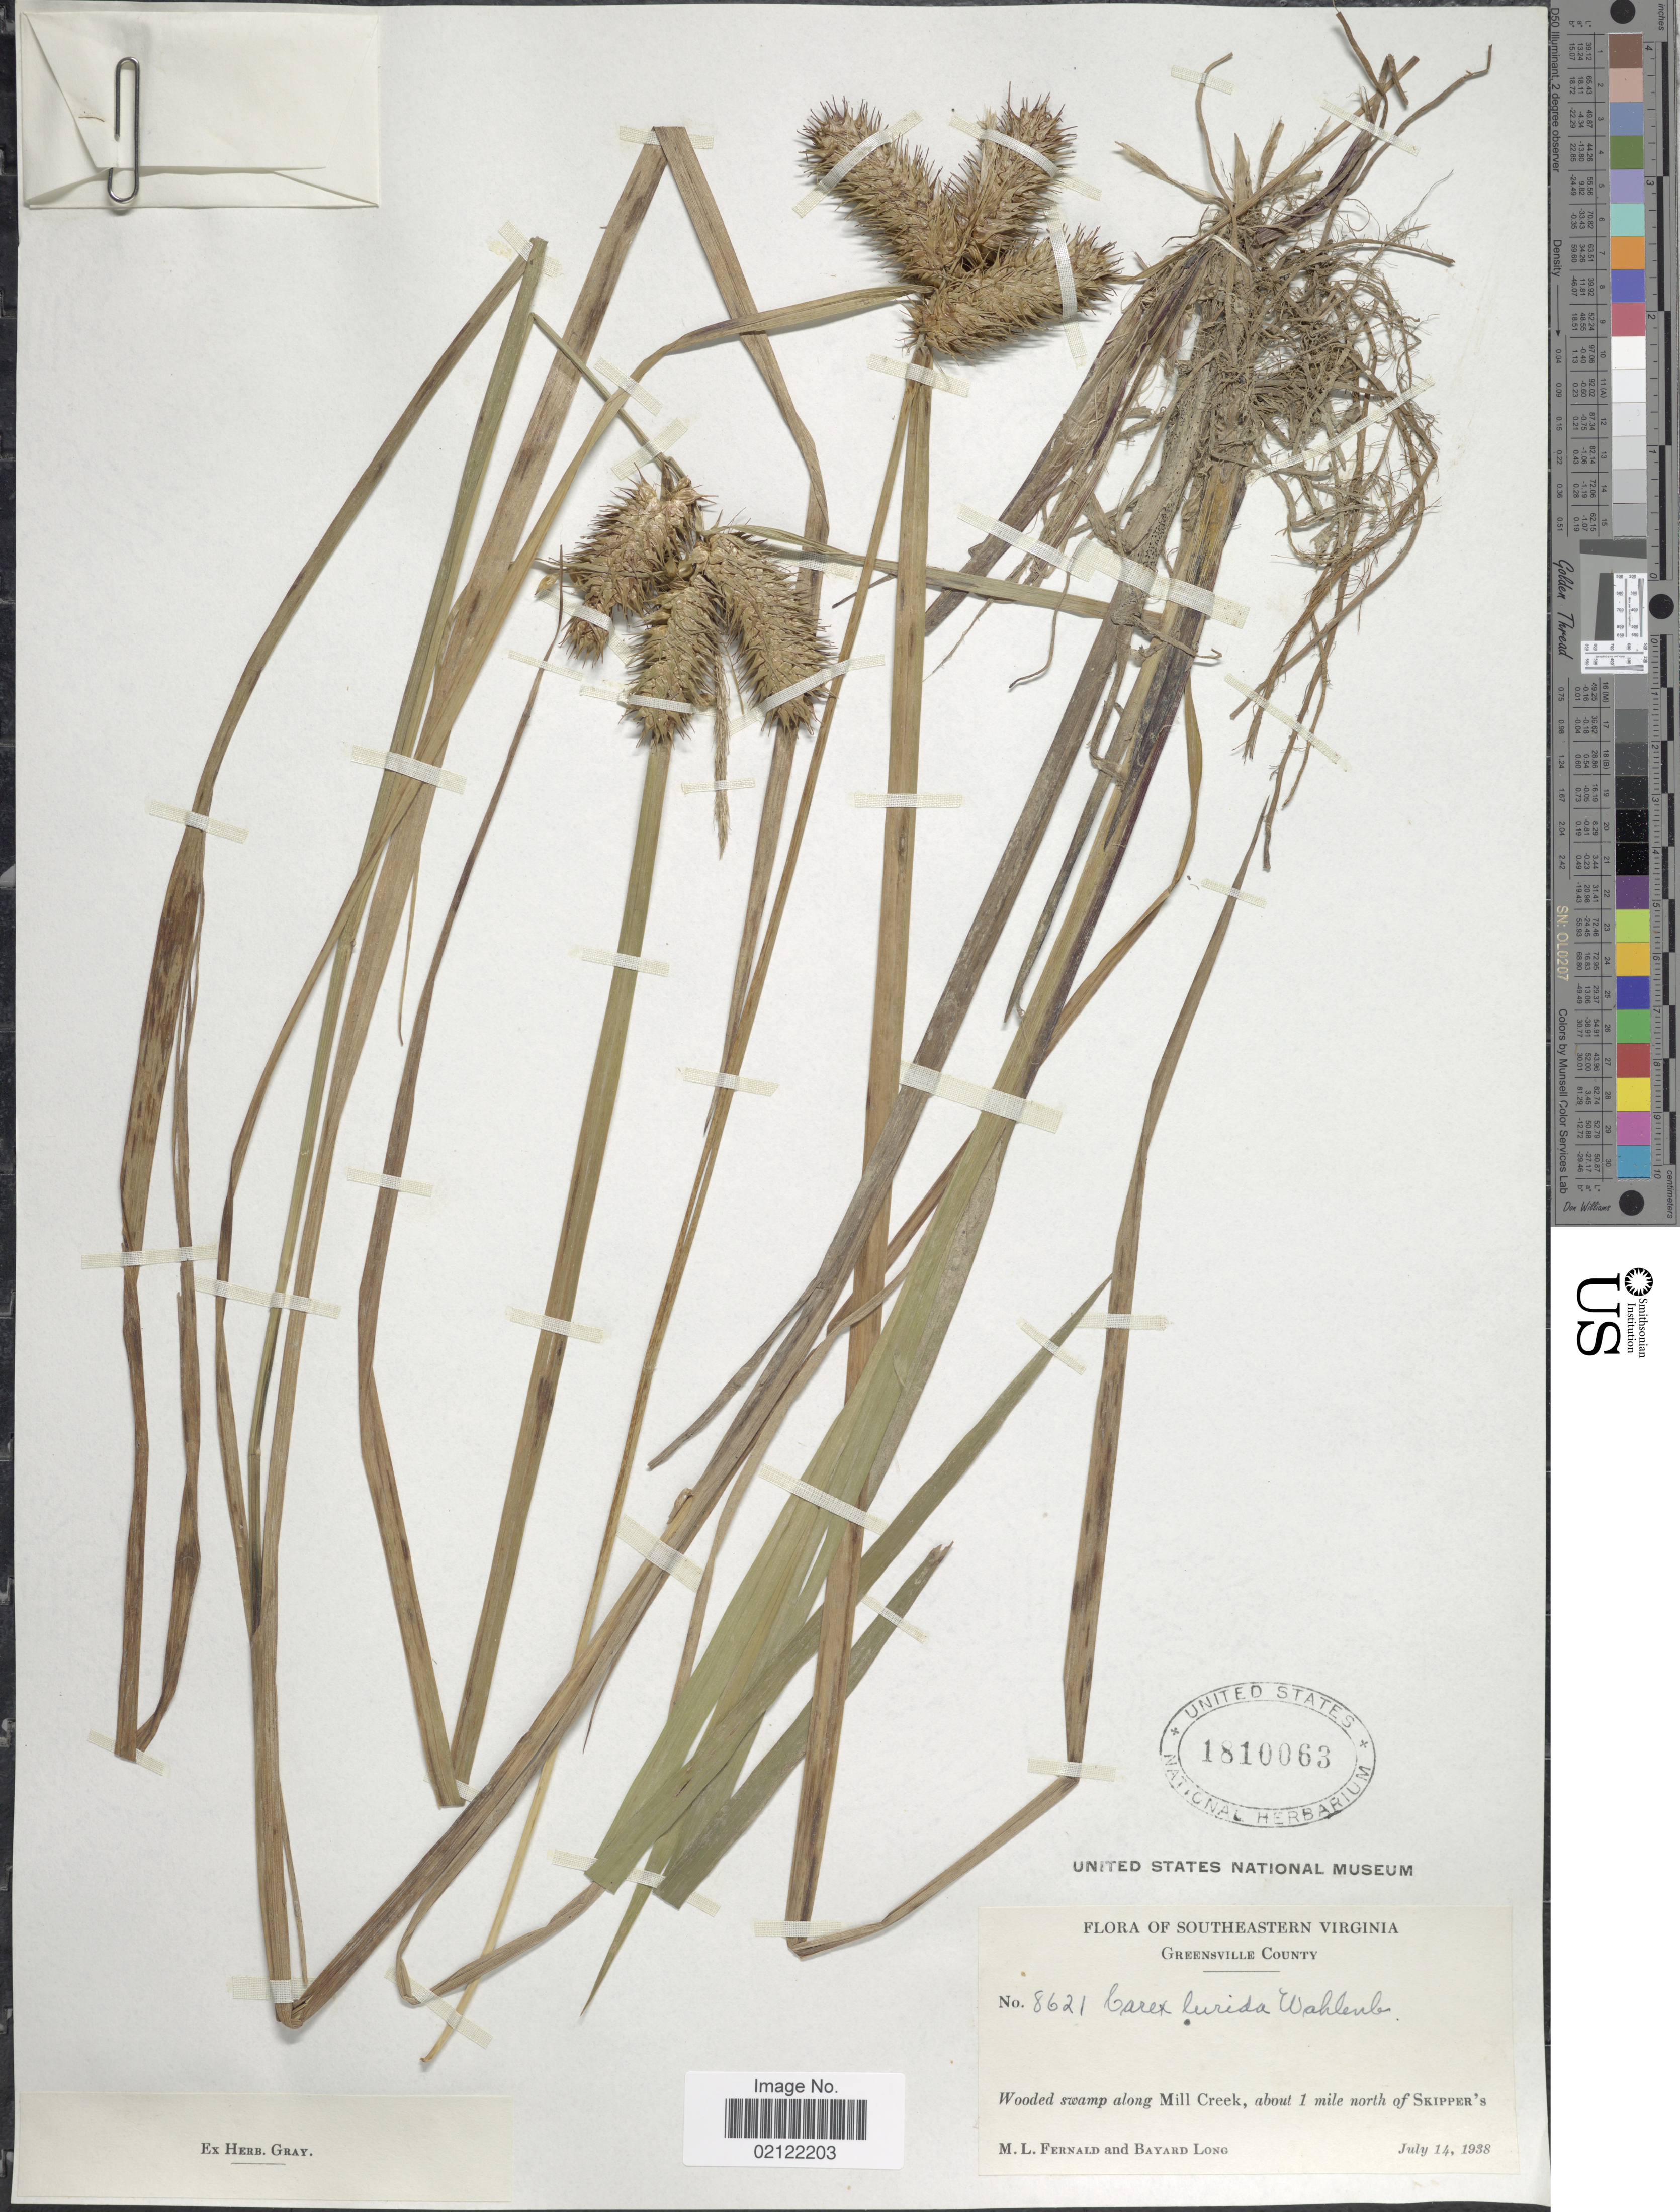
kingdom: Plantae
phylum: Tracheophyta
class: Liliopsida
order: Poales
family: Cyperaceae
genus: Carex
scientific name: Carex lurida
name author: Wahlenb.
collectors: M. L. Fernald & B. Long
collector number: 8621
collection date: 1938-07-14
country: United States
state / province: Virginia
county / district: Greensville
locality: Southeastern Virginia. Greensville County. Wooded swamp along Mill Creek, about 1 mile north of Skipper's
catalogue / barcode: US 1810063